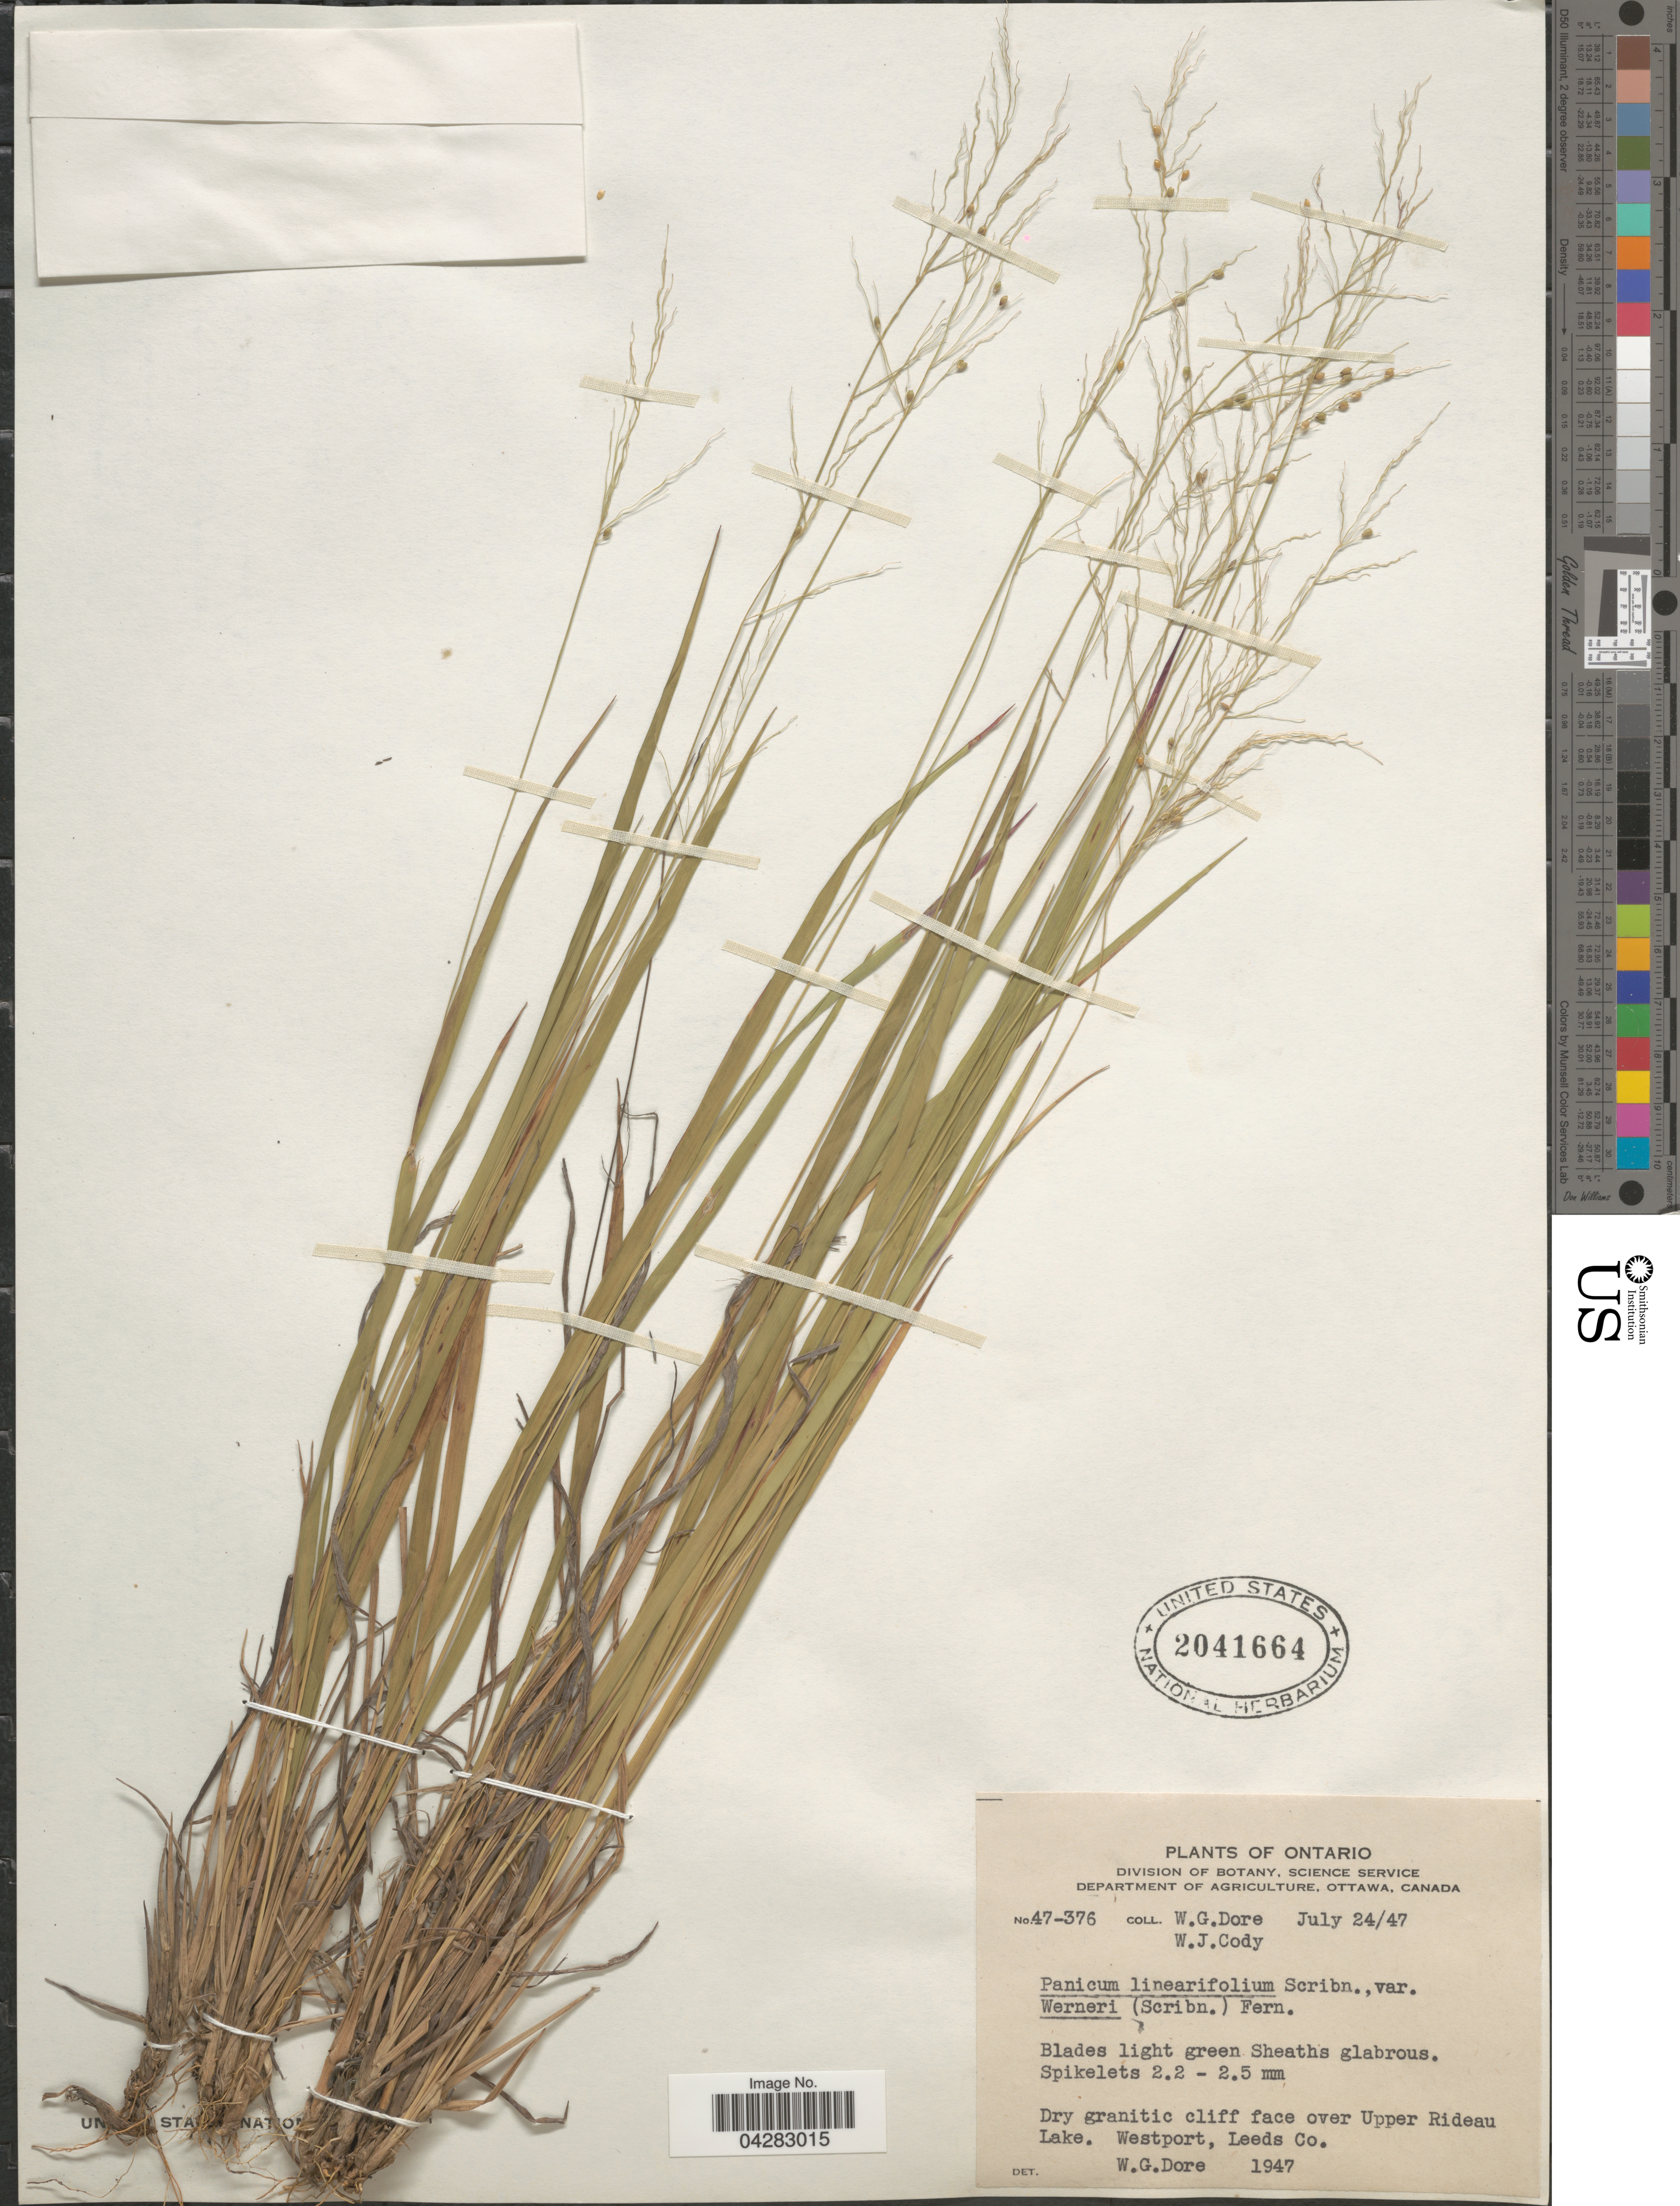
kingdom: Plantae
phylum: Tracheophyta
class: Liliopsida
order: Poales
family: Poaceae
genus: Dichanthelium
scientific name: Dichanthelium linearifolium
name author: (Scribn.) Gould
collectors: W. Dore & W. Cody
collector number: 47-376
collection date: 1947-07-24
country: Canada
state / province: Ontario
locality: Dry granitic cliff face over Upper Rideau Lake. Westport, Leeds Co.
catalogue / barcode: US 2041664